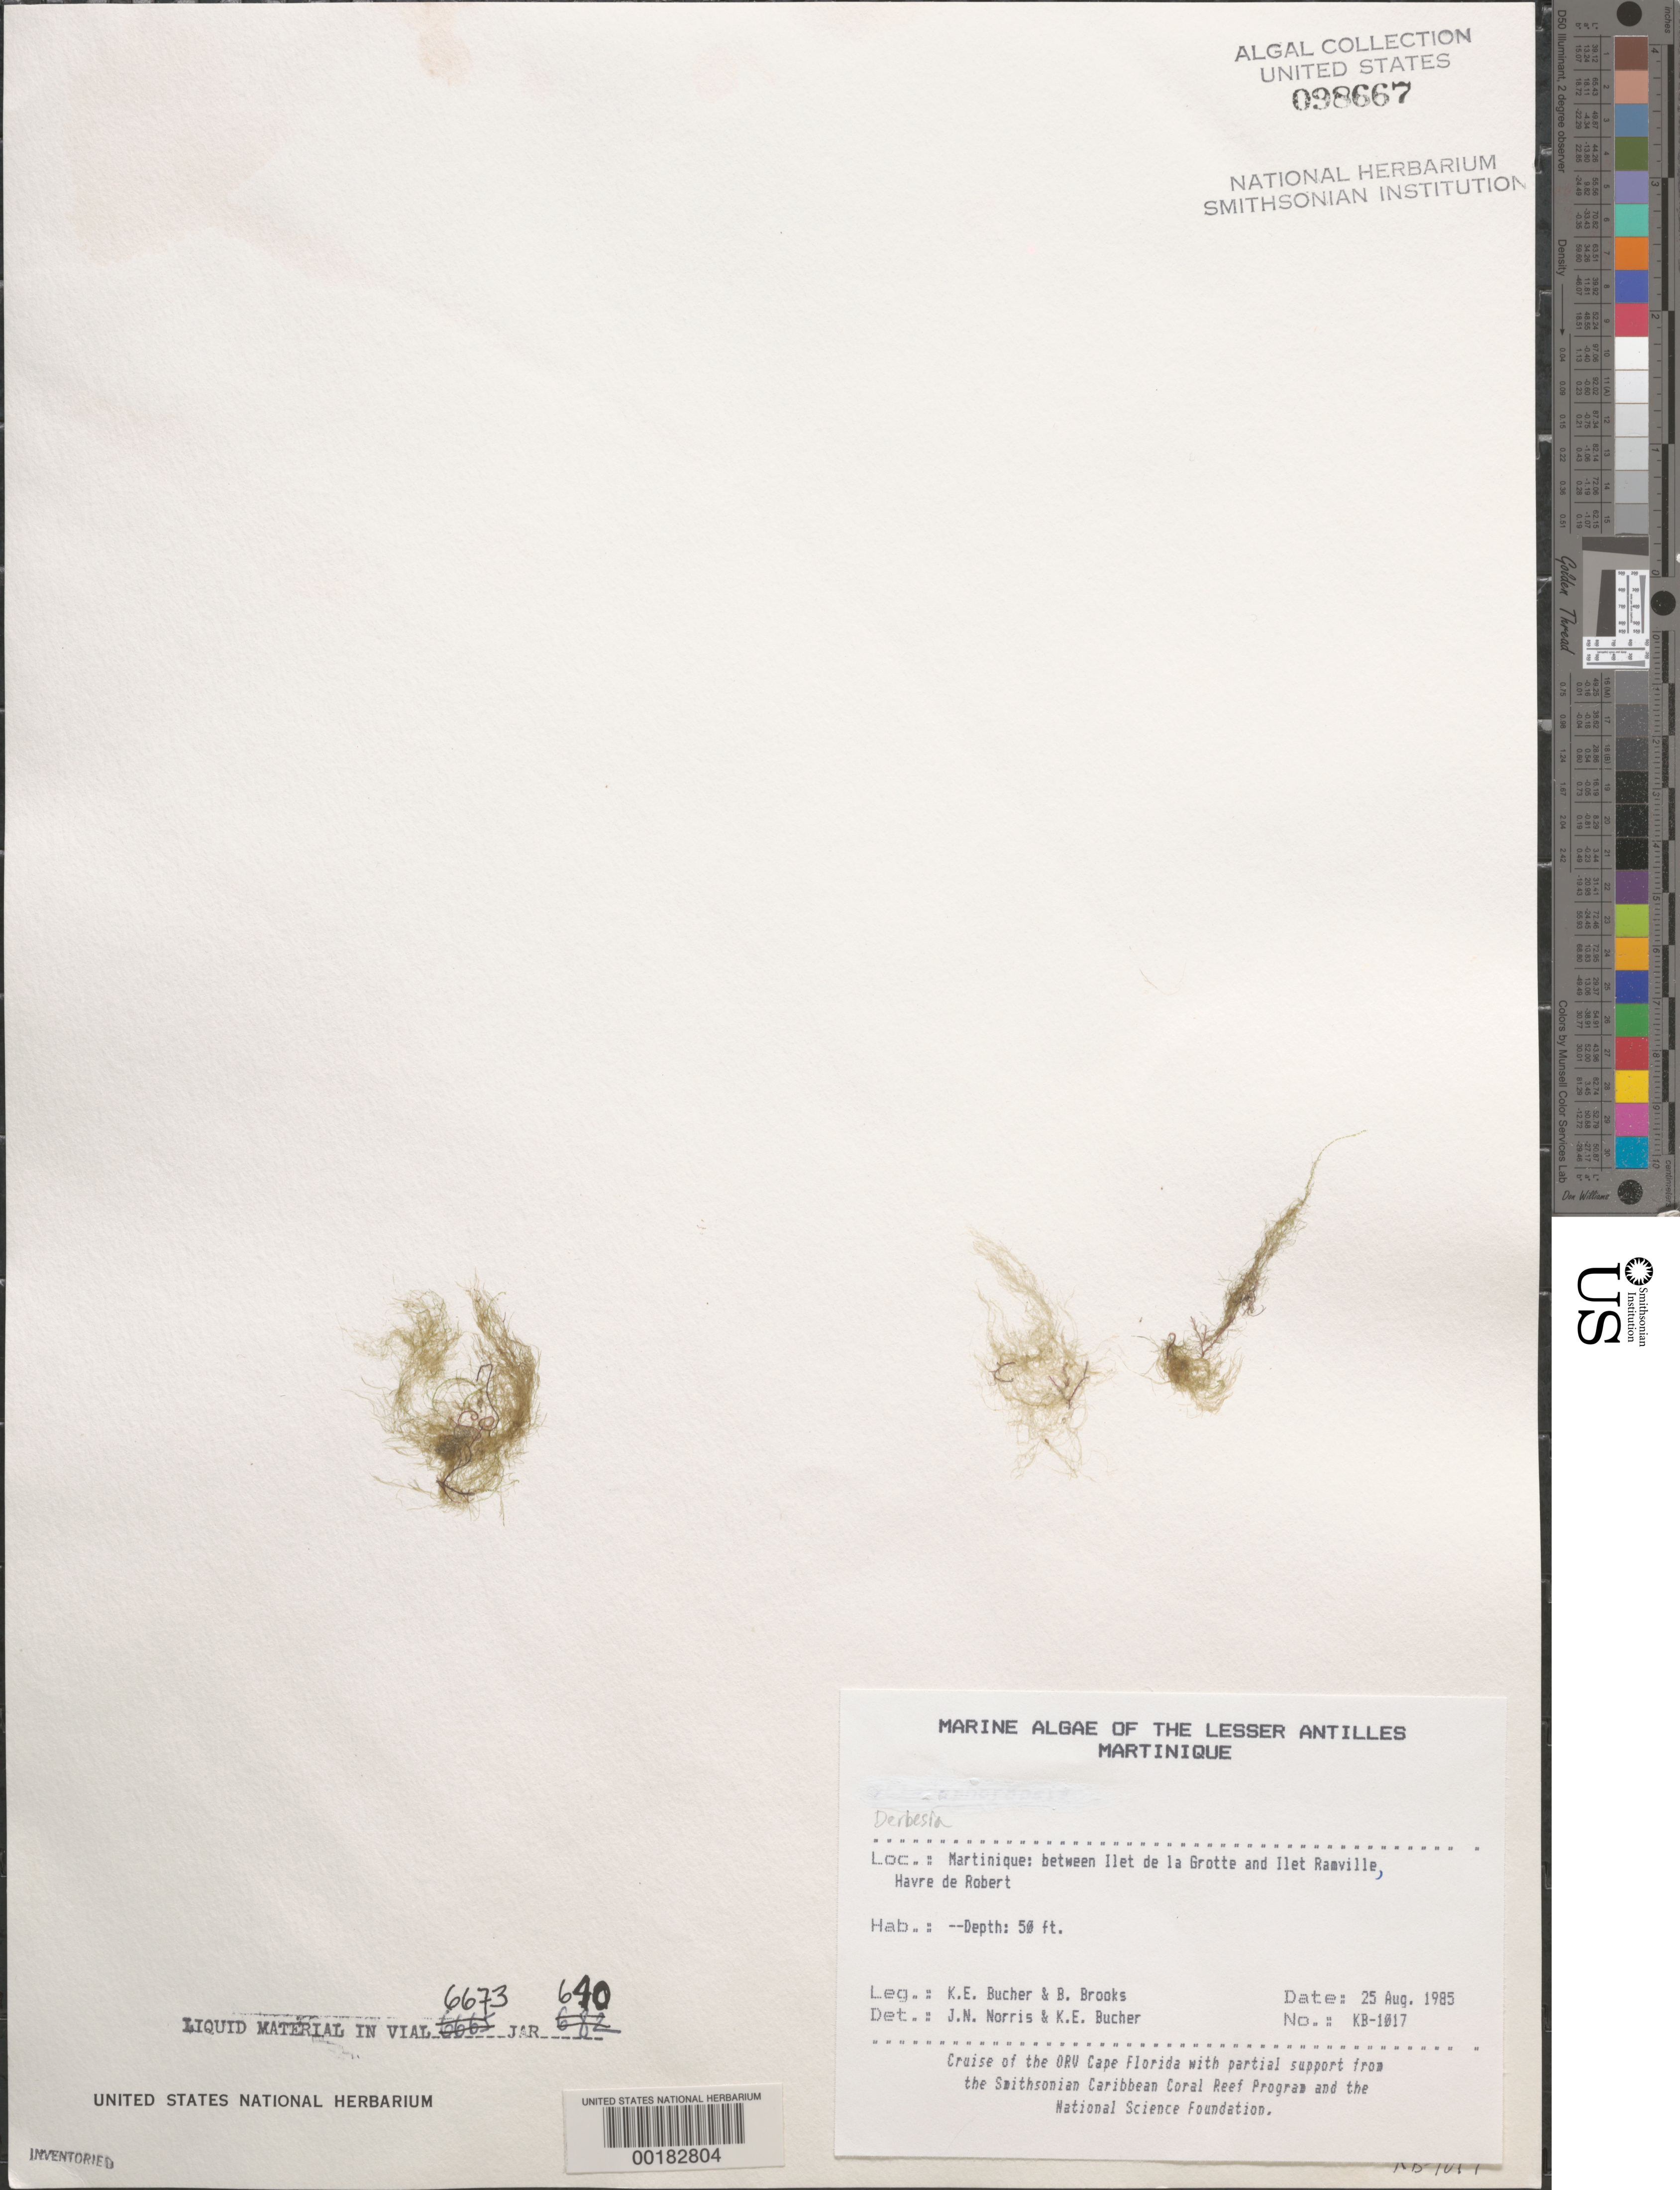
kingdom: Plantae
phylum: Chlorophyta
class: Ulvophyceae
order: Bryopsidales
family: Derbesiaceae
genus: Derbesia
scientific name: Derbesia sp.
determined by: Norris, J. N.; Bucher, K. E.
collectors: K. E. Bucher & B. Brooks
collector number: Kb-1017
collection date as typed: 25 Aug 1985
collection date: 1985-08-25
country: Martinique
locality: Between Ilet de la Grotte and Ilet de Ramville, Havre du Robert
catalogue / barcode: US 98667